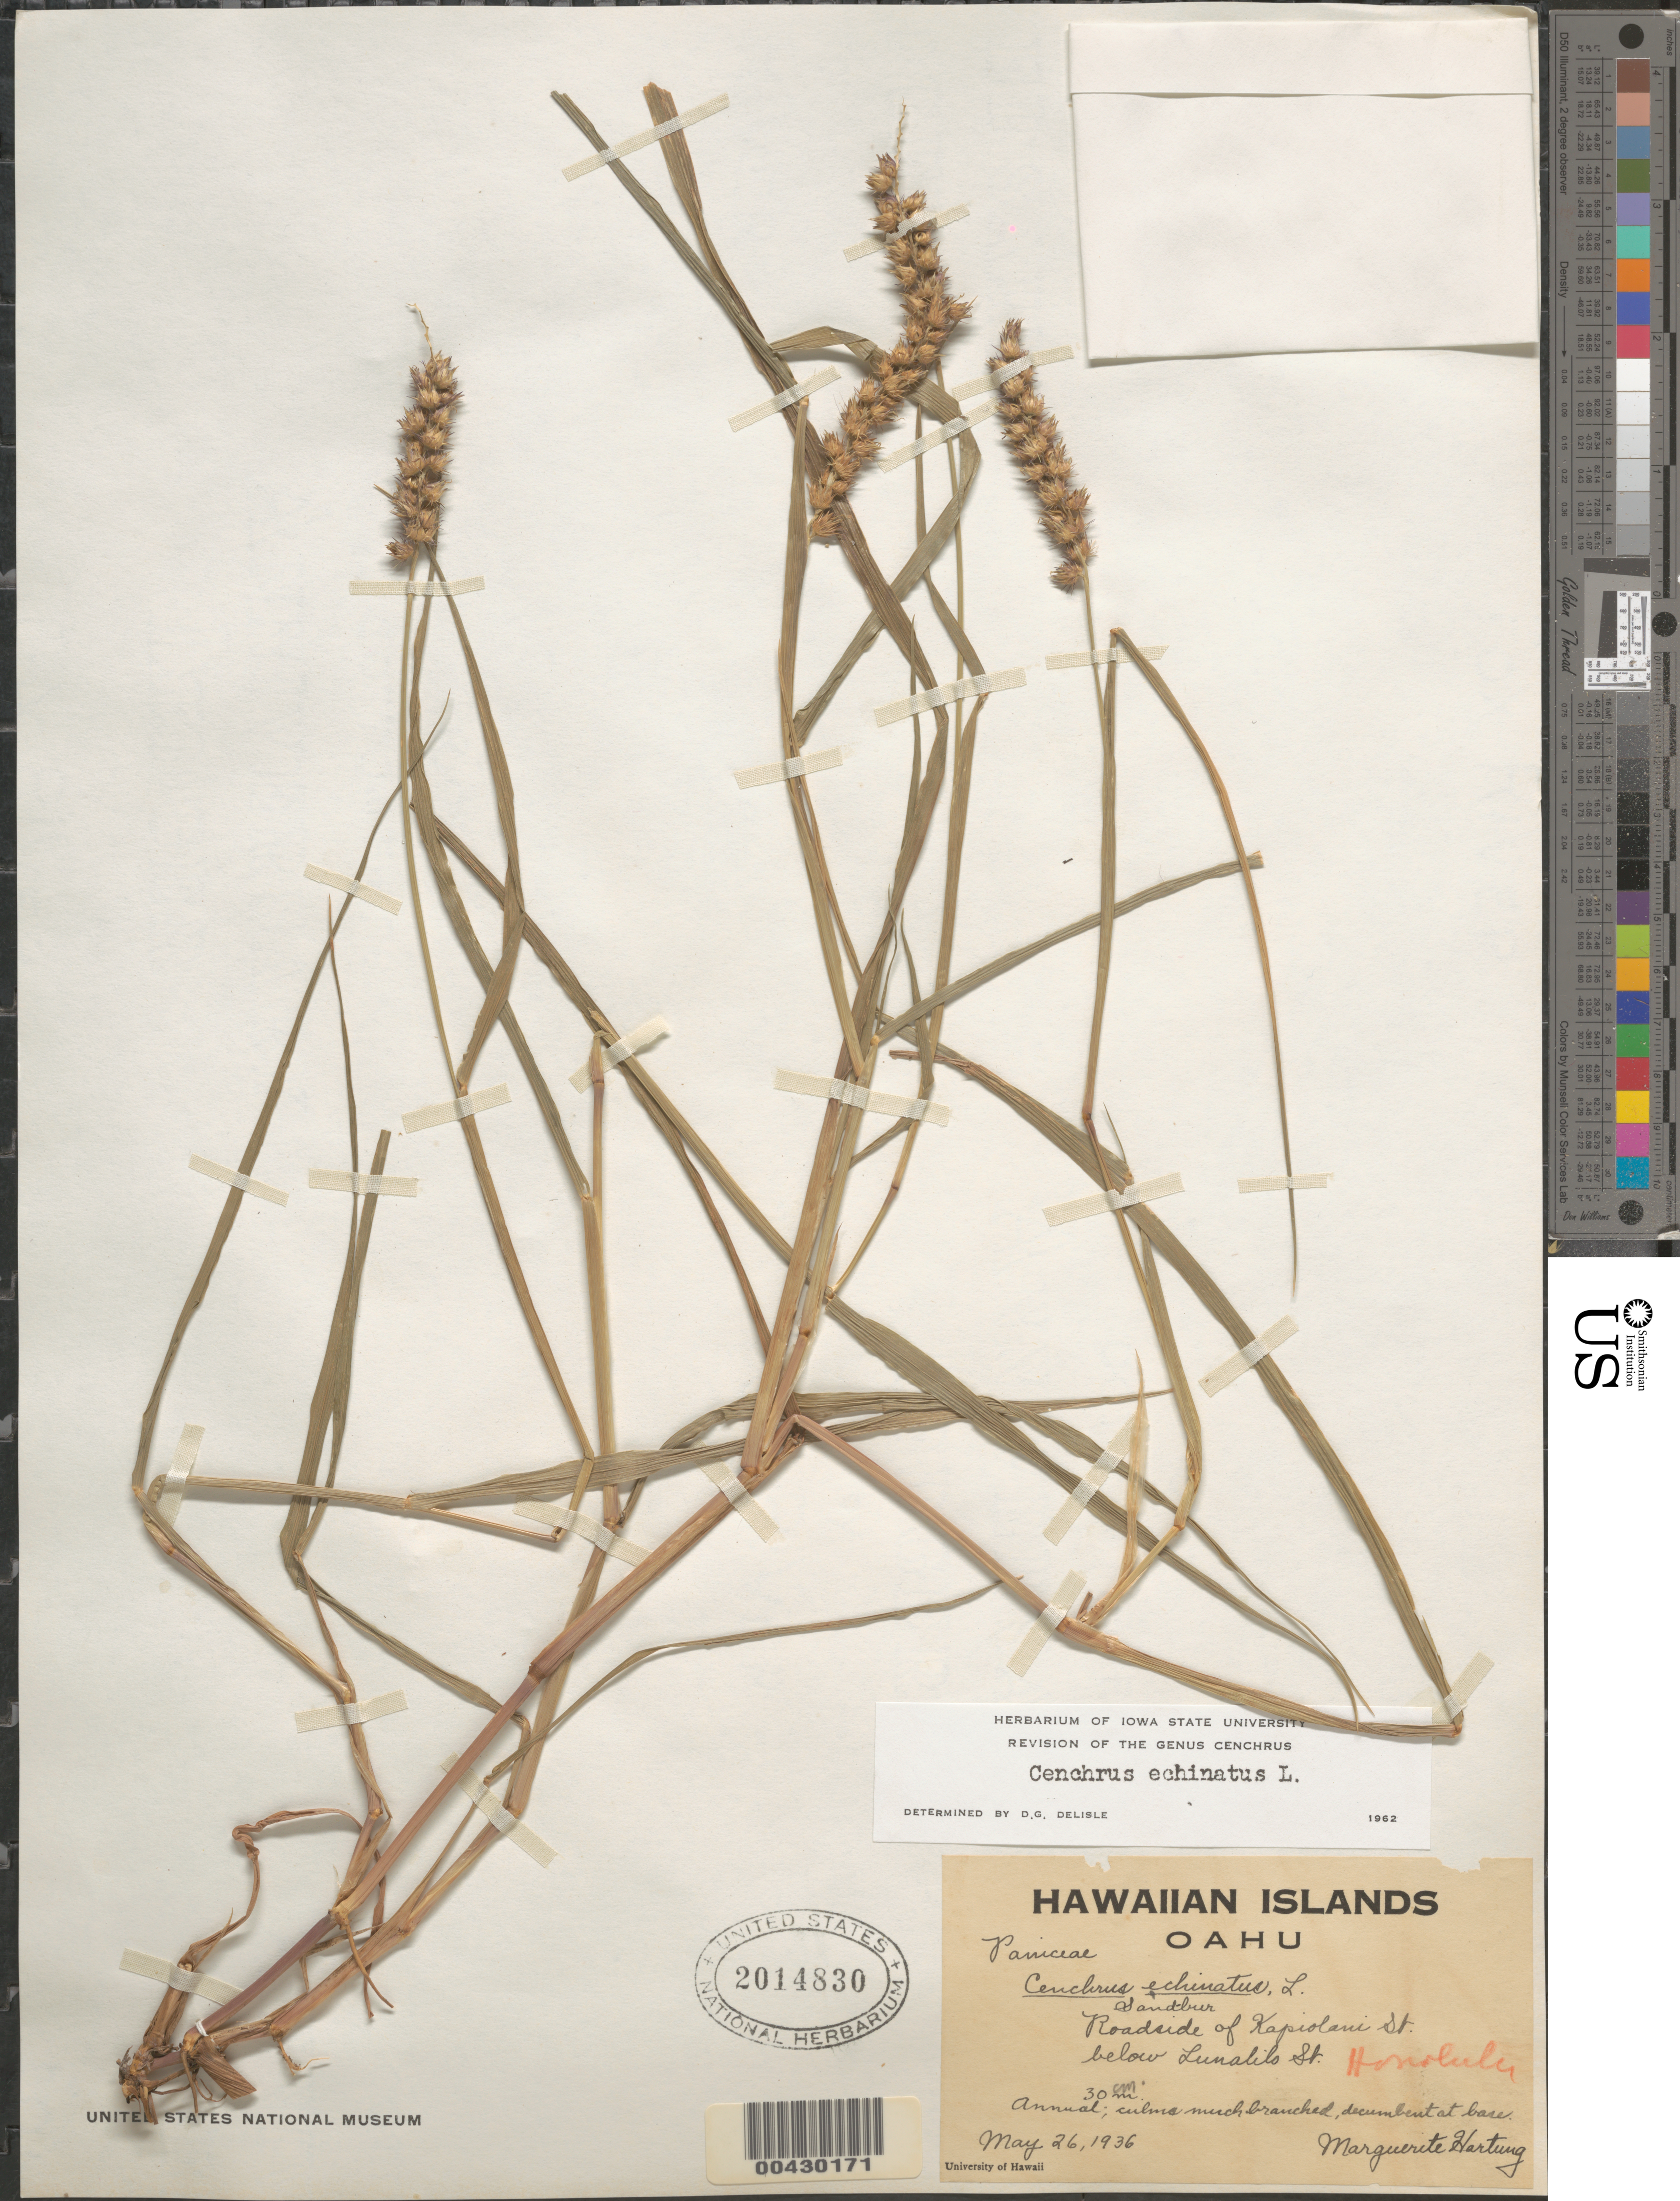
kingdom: Plantae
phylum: Tracheophyta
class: Liliopsida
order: Poales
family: Poaceae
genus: Cenchrus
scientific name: Cenchrus echinatus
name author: L.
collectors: M. Hartung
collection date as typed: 26 May 1936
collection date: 1936-05-26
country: United States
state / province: Hawaii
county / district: Honolulu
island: Oahu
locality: Roadside of Kapiolani St. below Lunalilo St.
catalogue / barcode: US 2014830